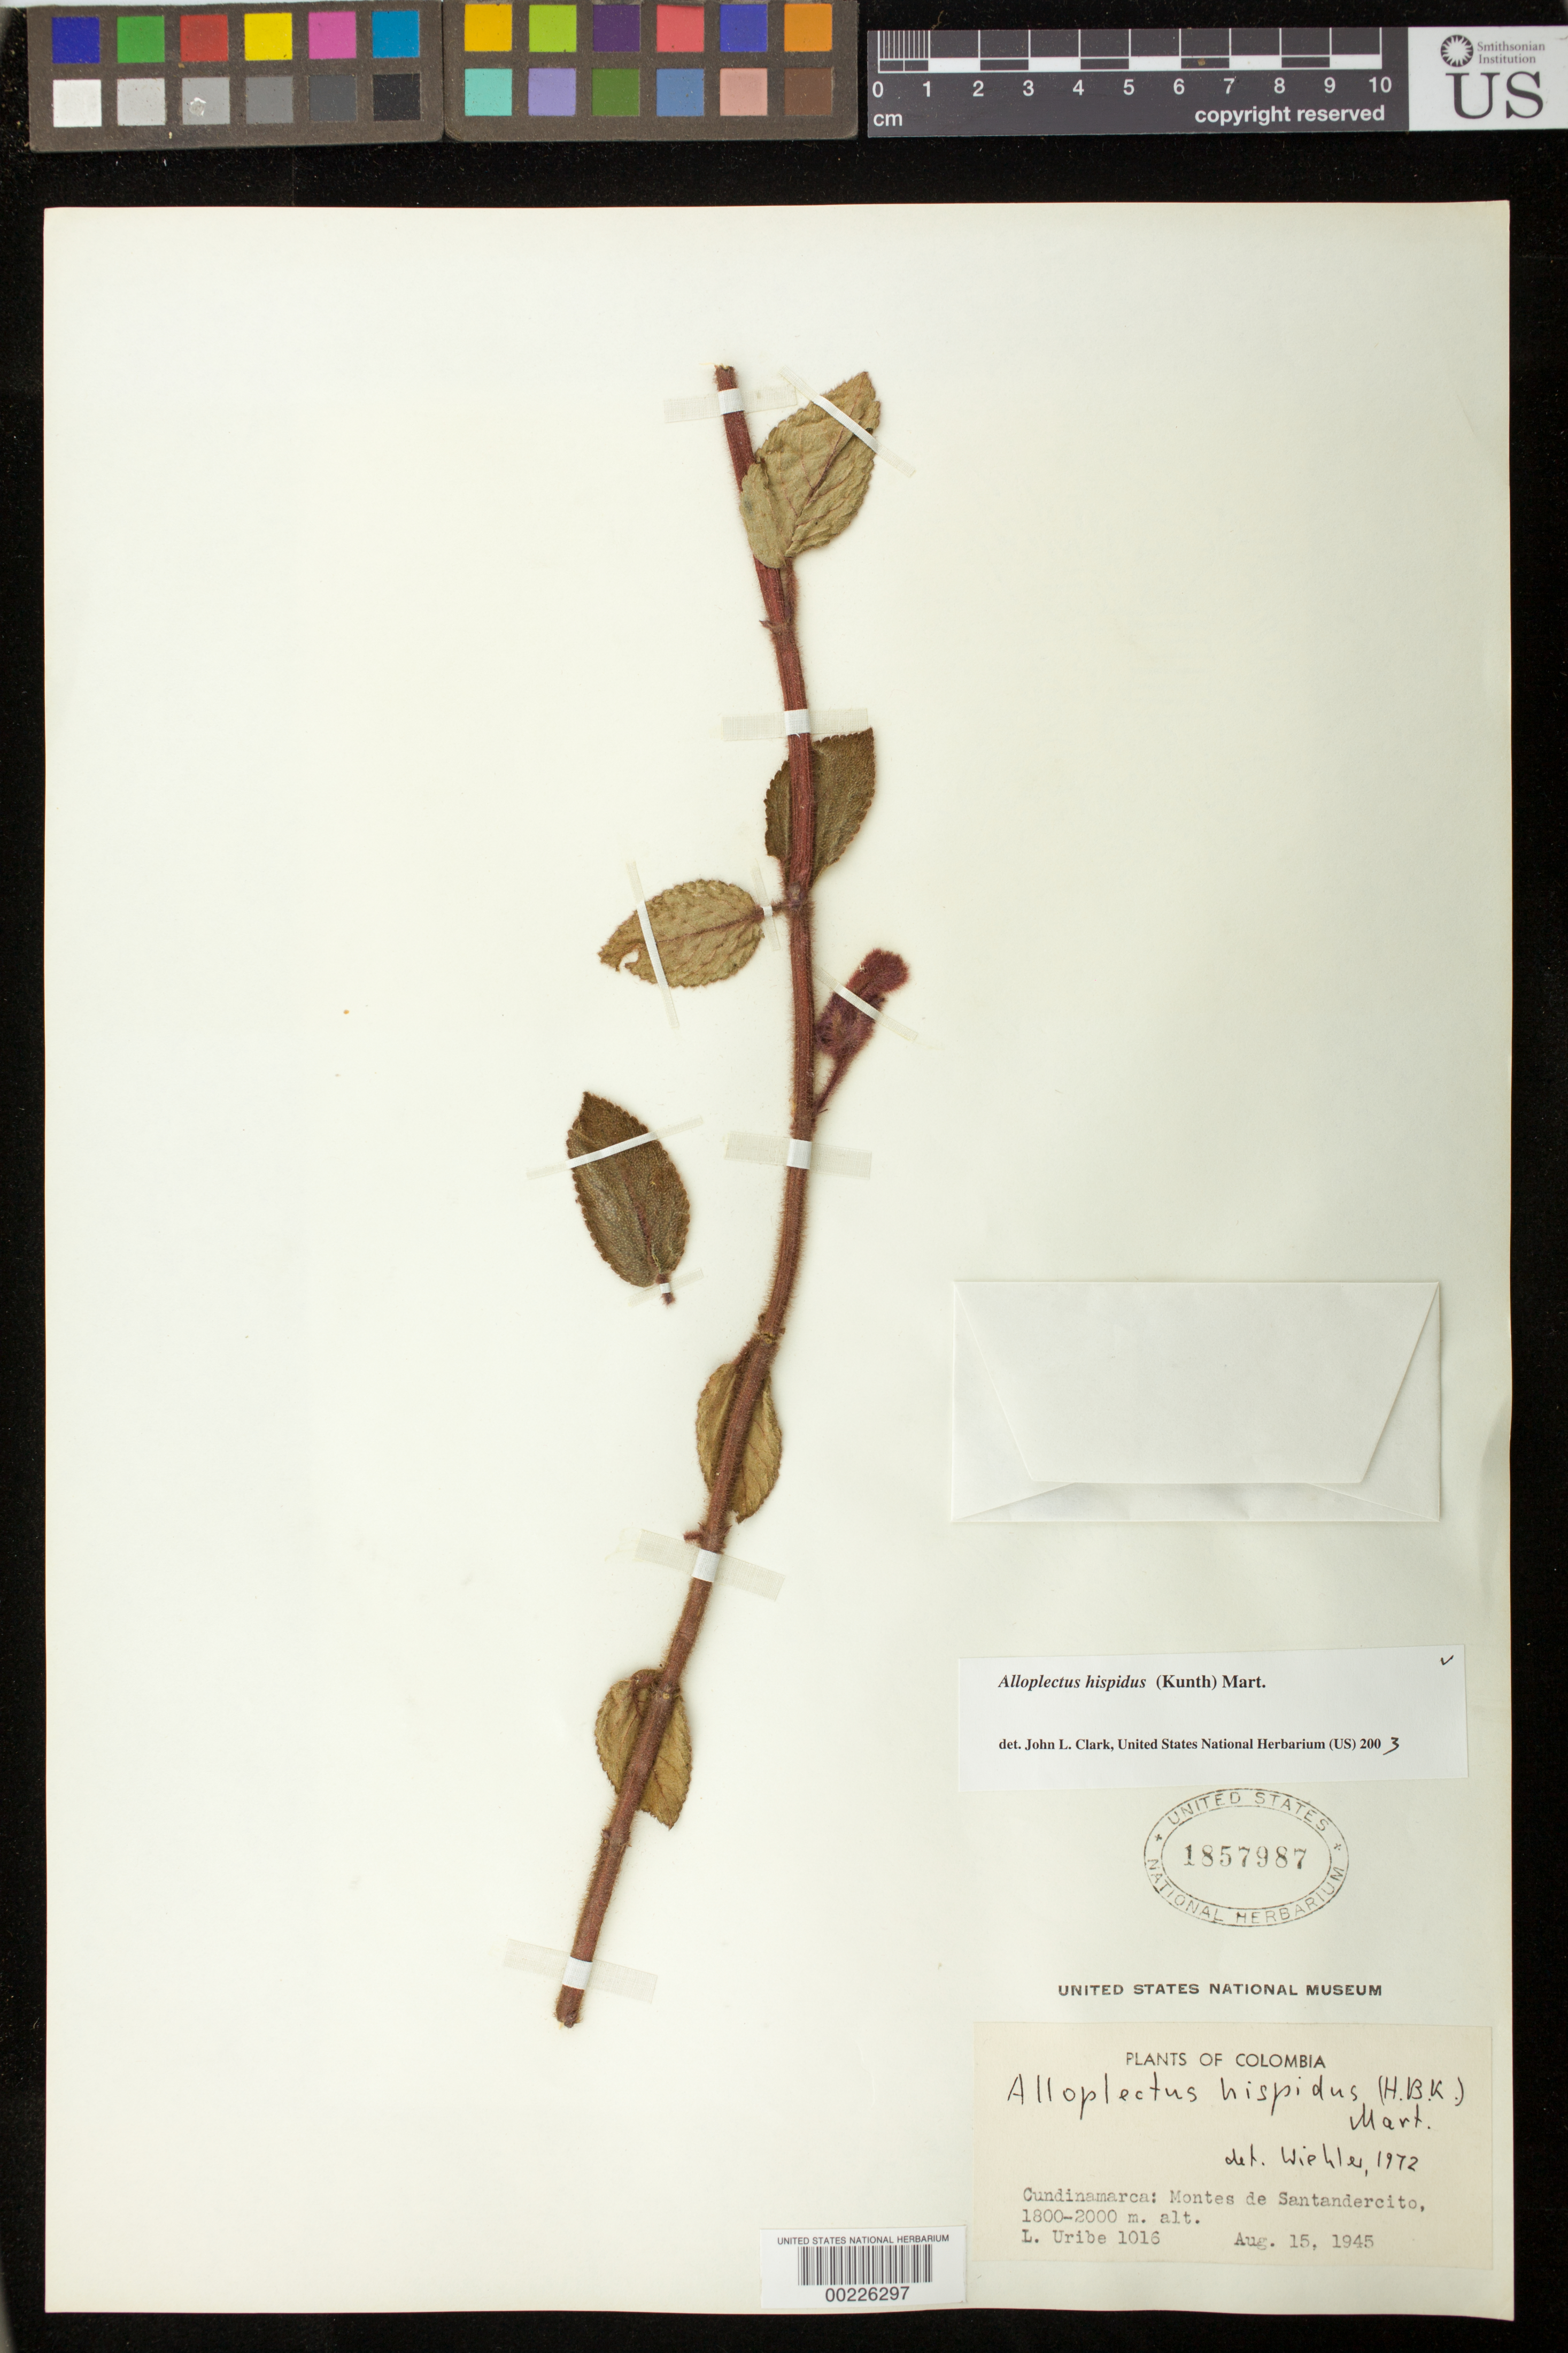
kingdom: Plantae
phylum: Tracheophyta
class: Magnoliopsida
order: Lamiales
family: Gesneriaceae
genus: Alloplectus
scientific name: Alloplectus hispidus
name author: (Kunth) Mart.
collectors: L. Uribe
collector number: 1016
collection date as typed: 15 Aug 1945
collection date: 1945-08-15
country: Colombia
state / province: Cundinamarca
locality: below Salto de Tequendama, SE of Santandercito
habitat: Forests/mountains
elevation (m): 1800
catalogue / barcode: US 1857987